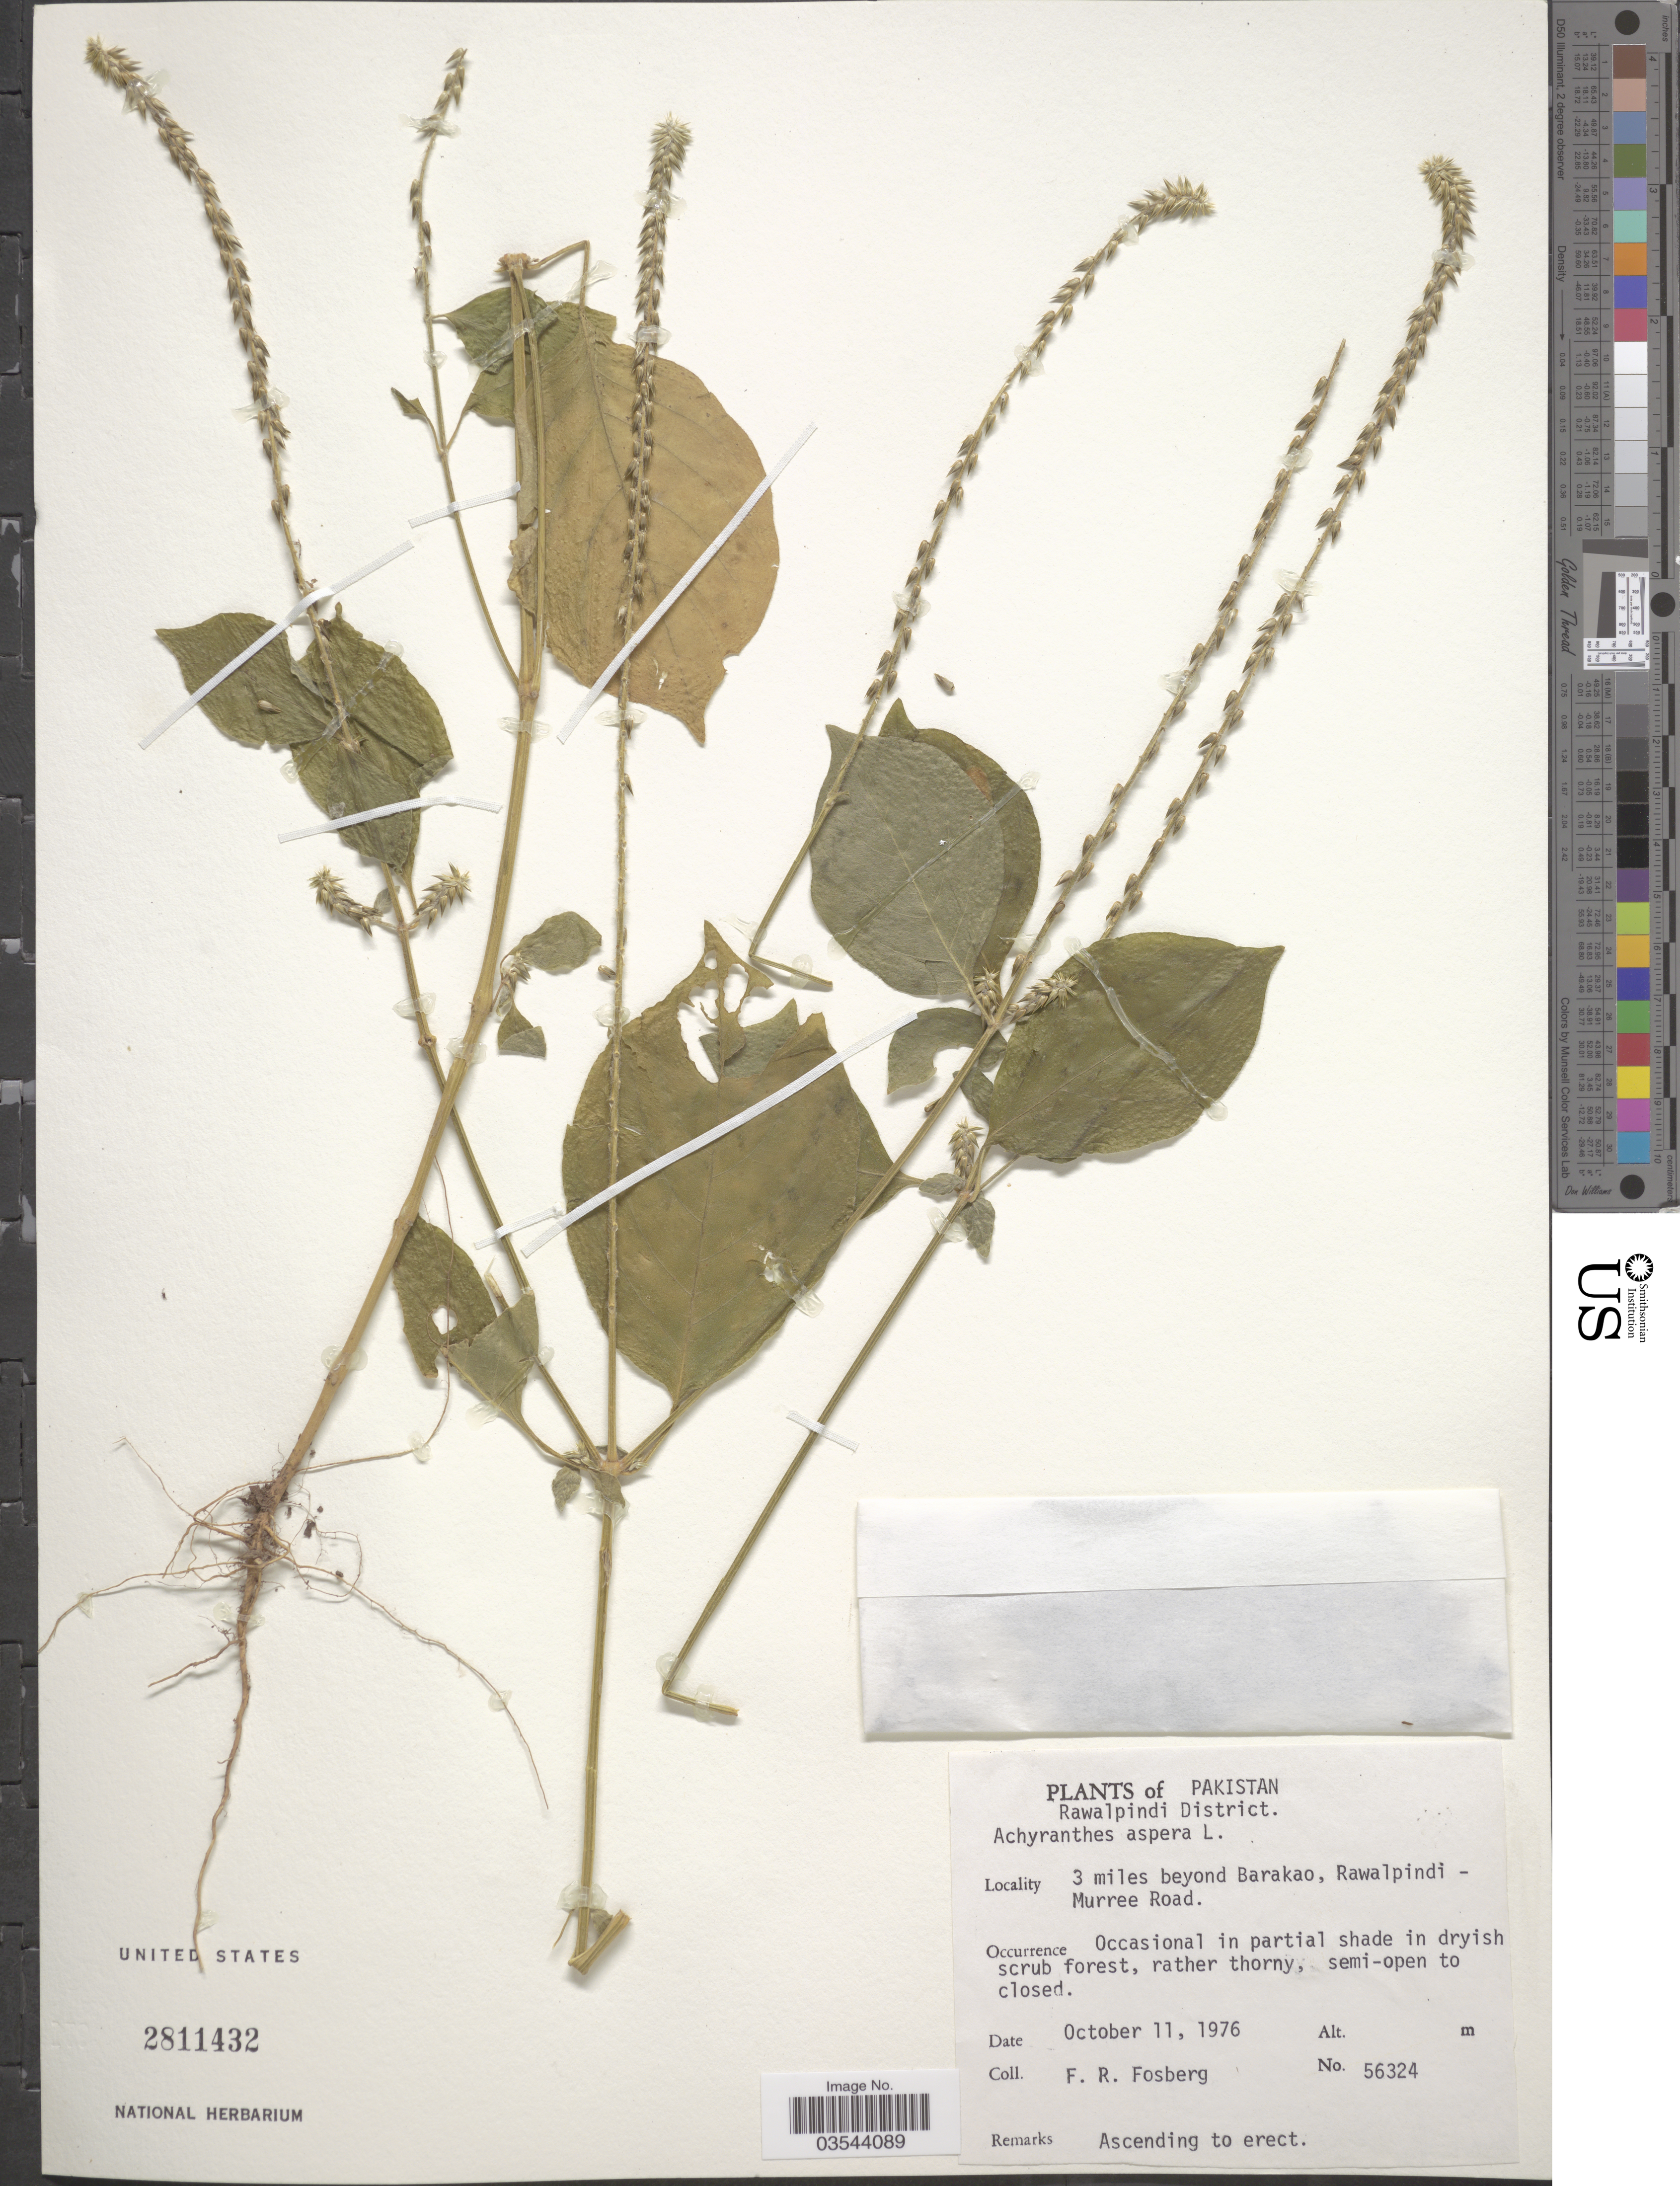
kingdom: Plantae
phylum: Tracheophyta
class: Magnoliopsida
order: Caryophyllales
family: Amaranthaceae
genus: Achyranthes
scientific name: Achyranthes aspera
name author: L.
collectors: F. R. Fosberg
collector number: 56324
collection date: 1976-10-11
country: Pakistan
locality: Rawalpindi District. 3 miles beyond Barakao, Rawalpindi-Murree Road.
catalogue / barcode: US 2811432